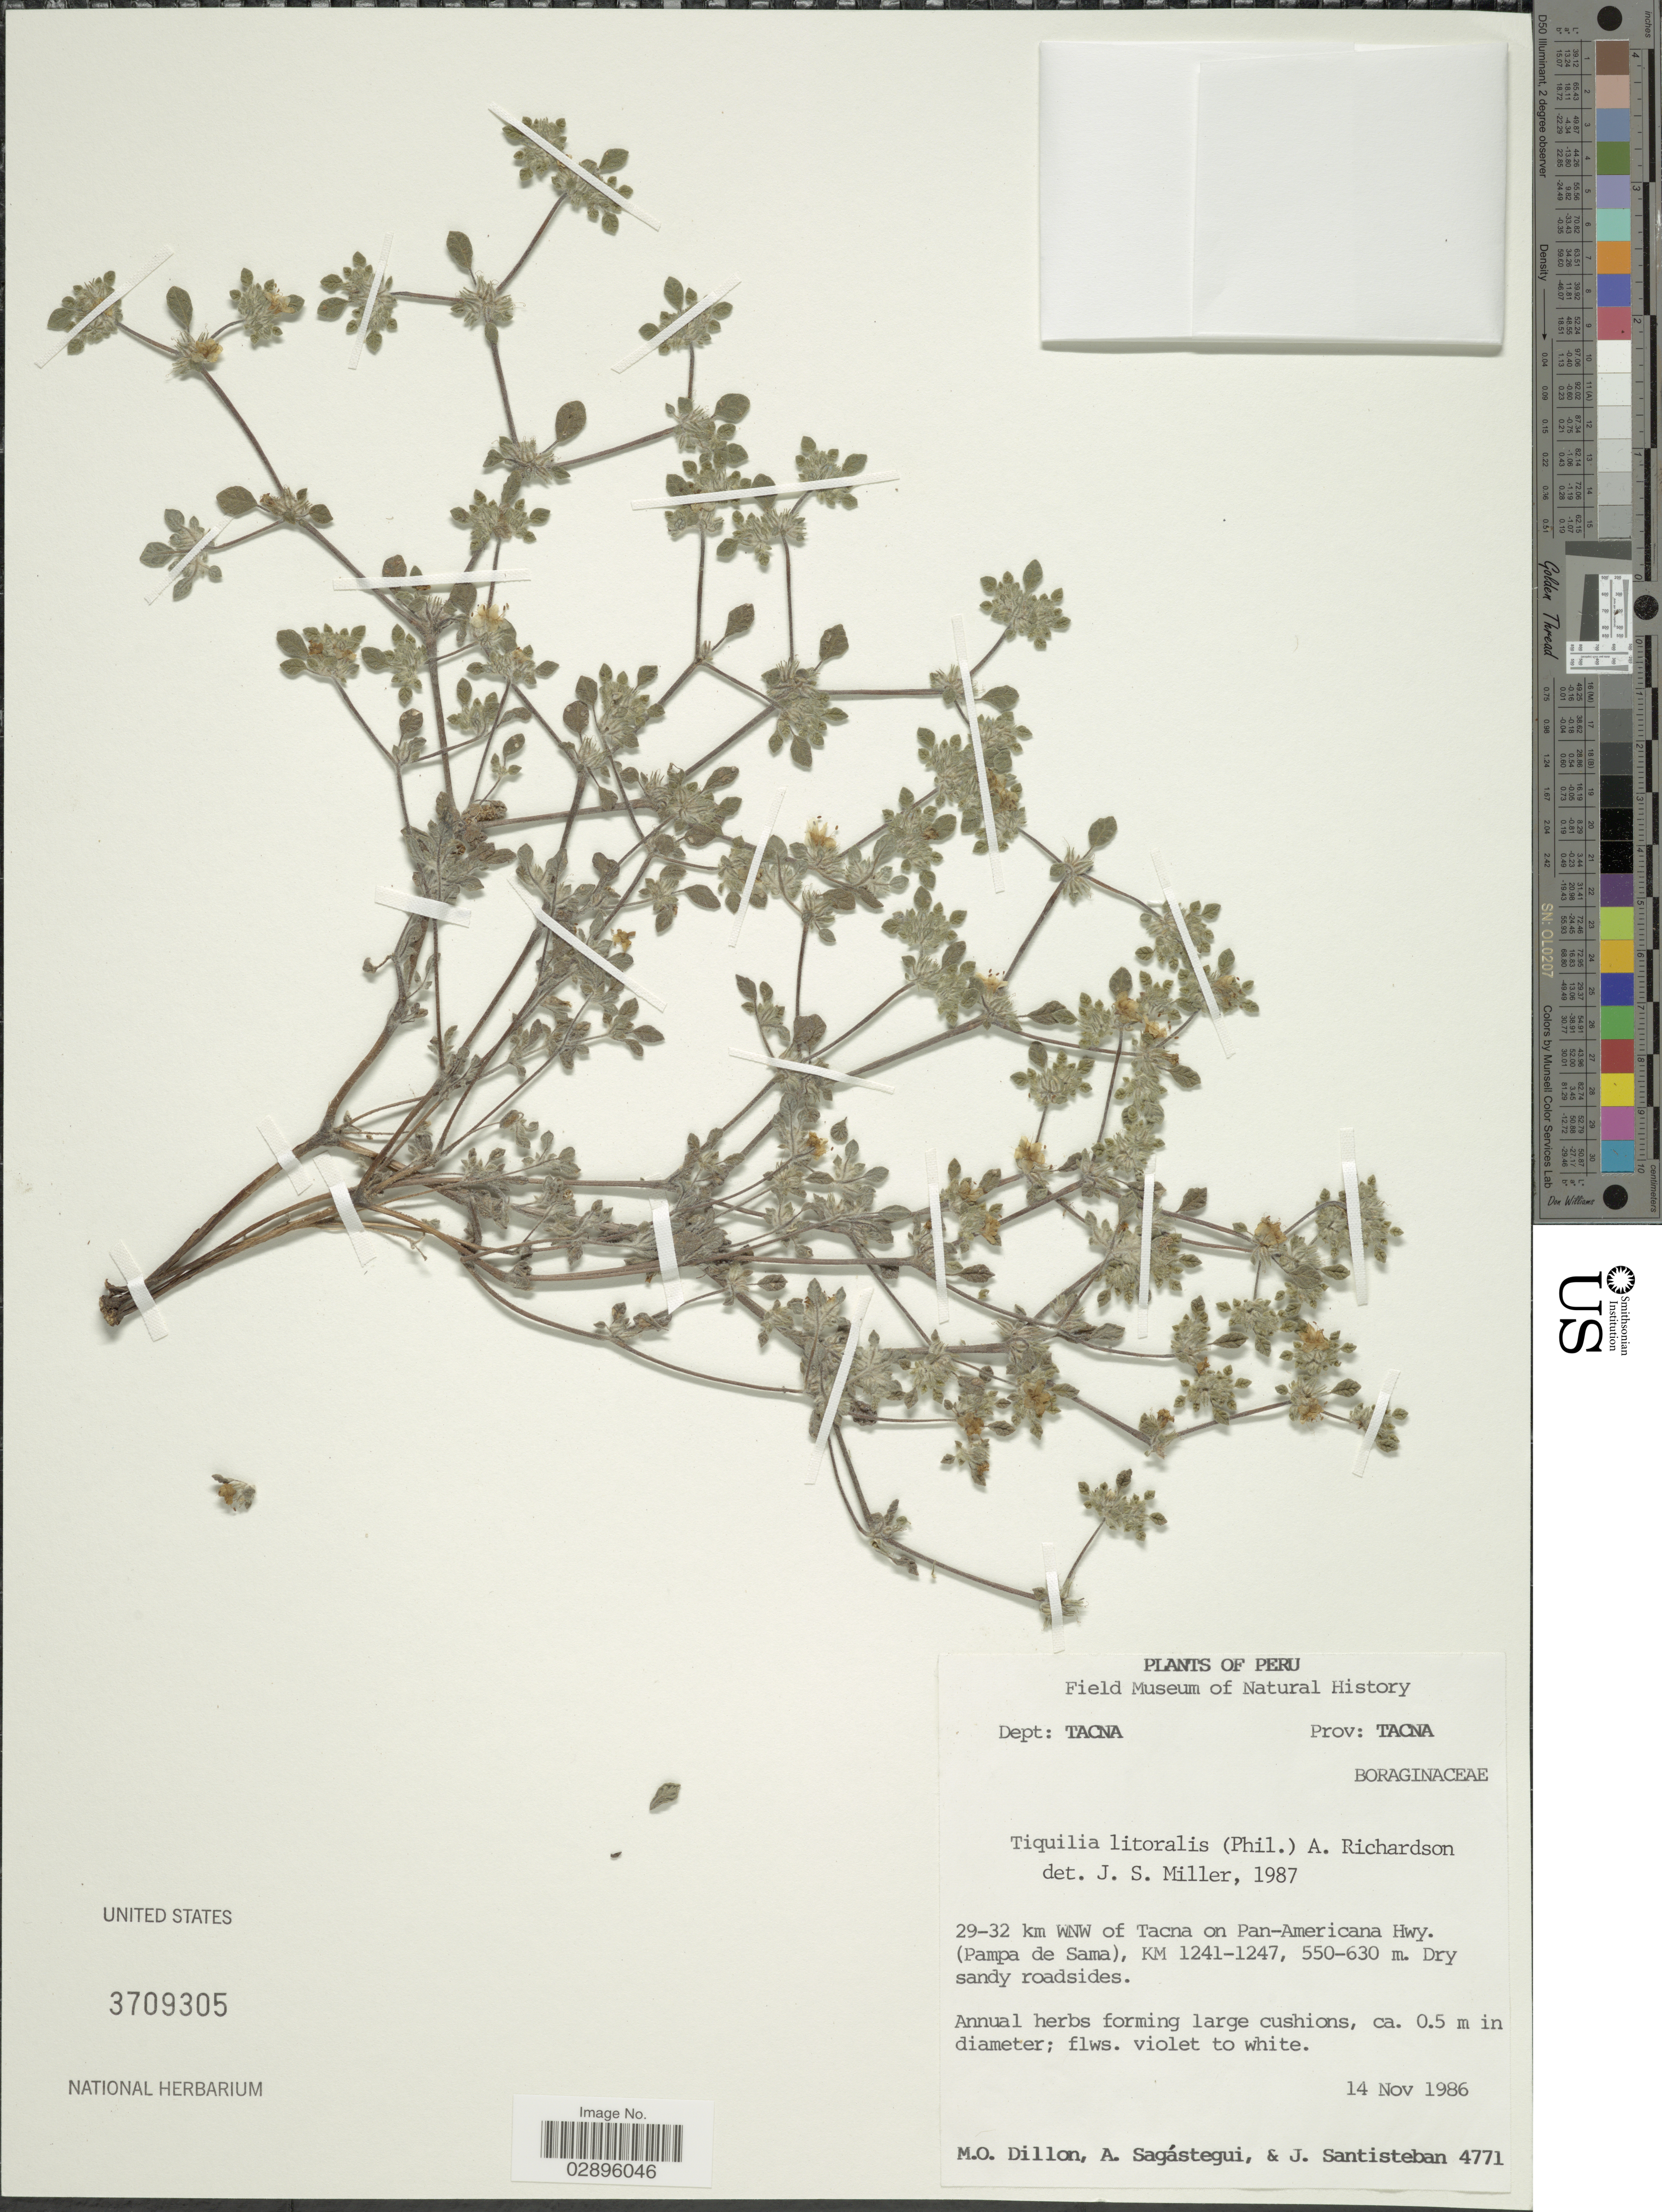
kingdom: Plantae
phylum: Tracheophyta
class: Magnoliopsida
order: Boraginales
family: Ehretiaceae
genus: Tiquilia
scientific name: Tiquilia litoralis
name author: (Phil.) A.T. Richardson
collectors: M. O. Dillon, A. Sagastegui & J. Santisteban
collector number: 4771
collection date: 1986-11-14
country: Peru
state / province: Tacna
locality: Dept: Tacna. 29-32 km WNW of Tacna on Pan-American Hwy. (Pampa de Sama), KM 1241-1247.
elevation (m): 550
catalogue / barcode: US 3709305